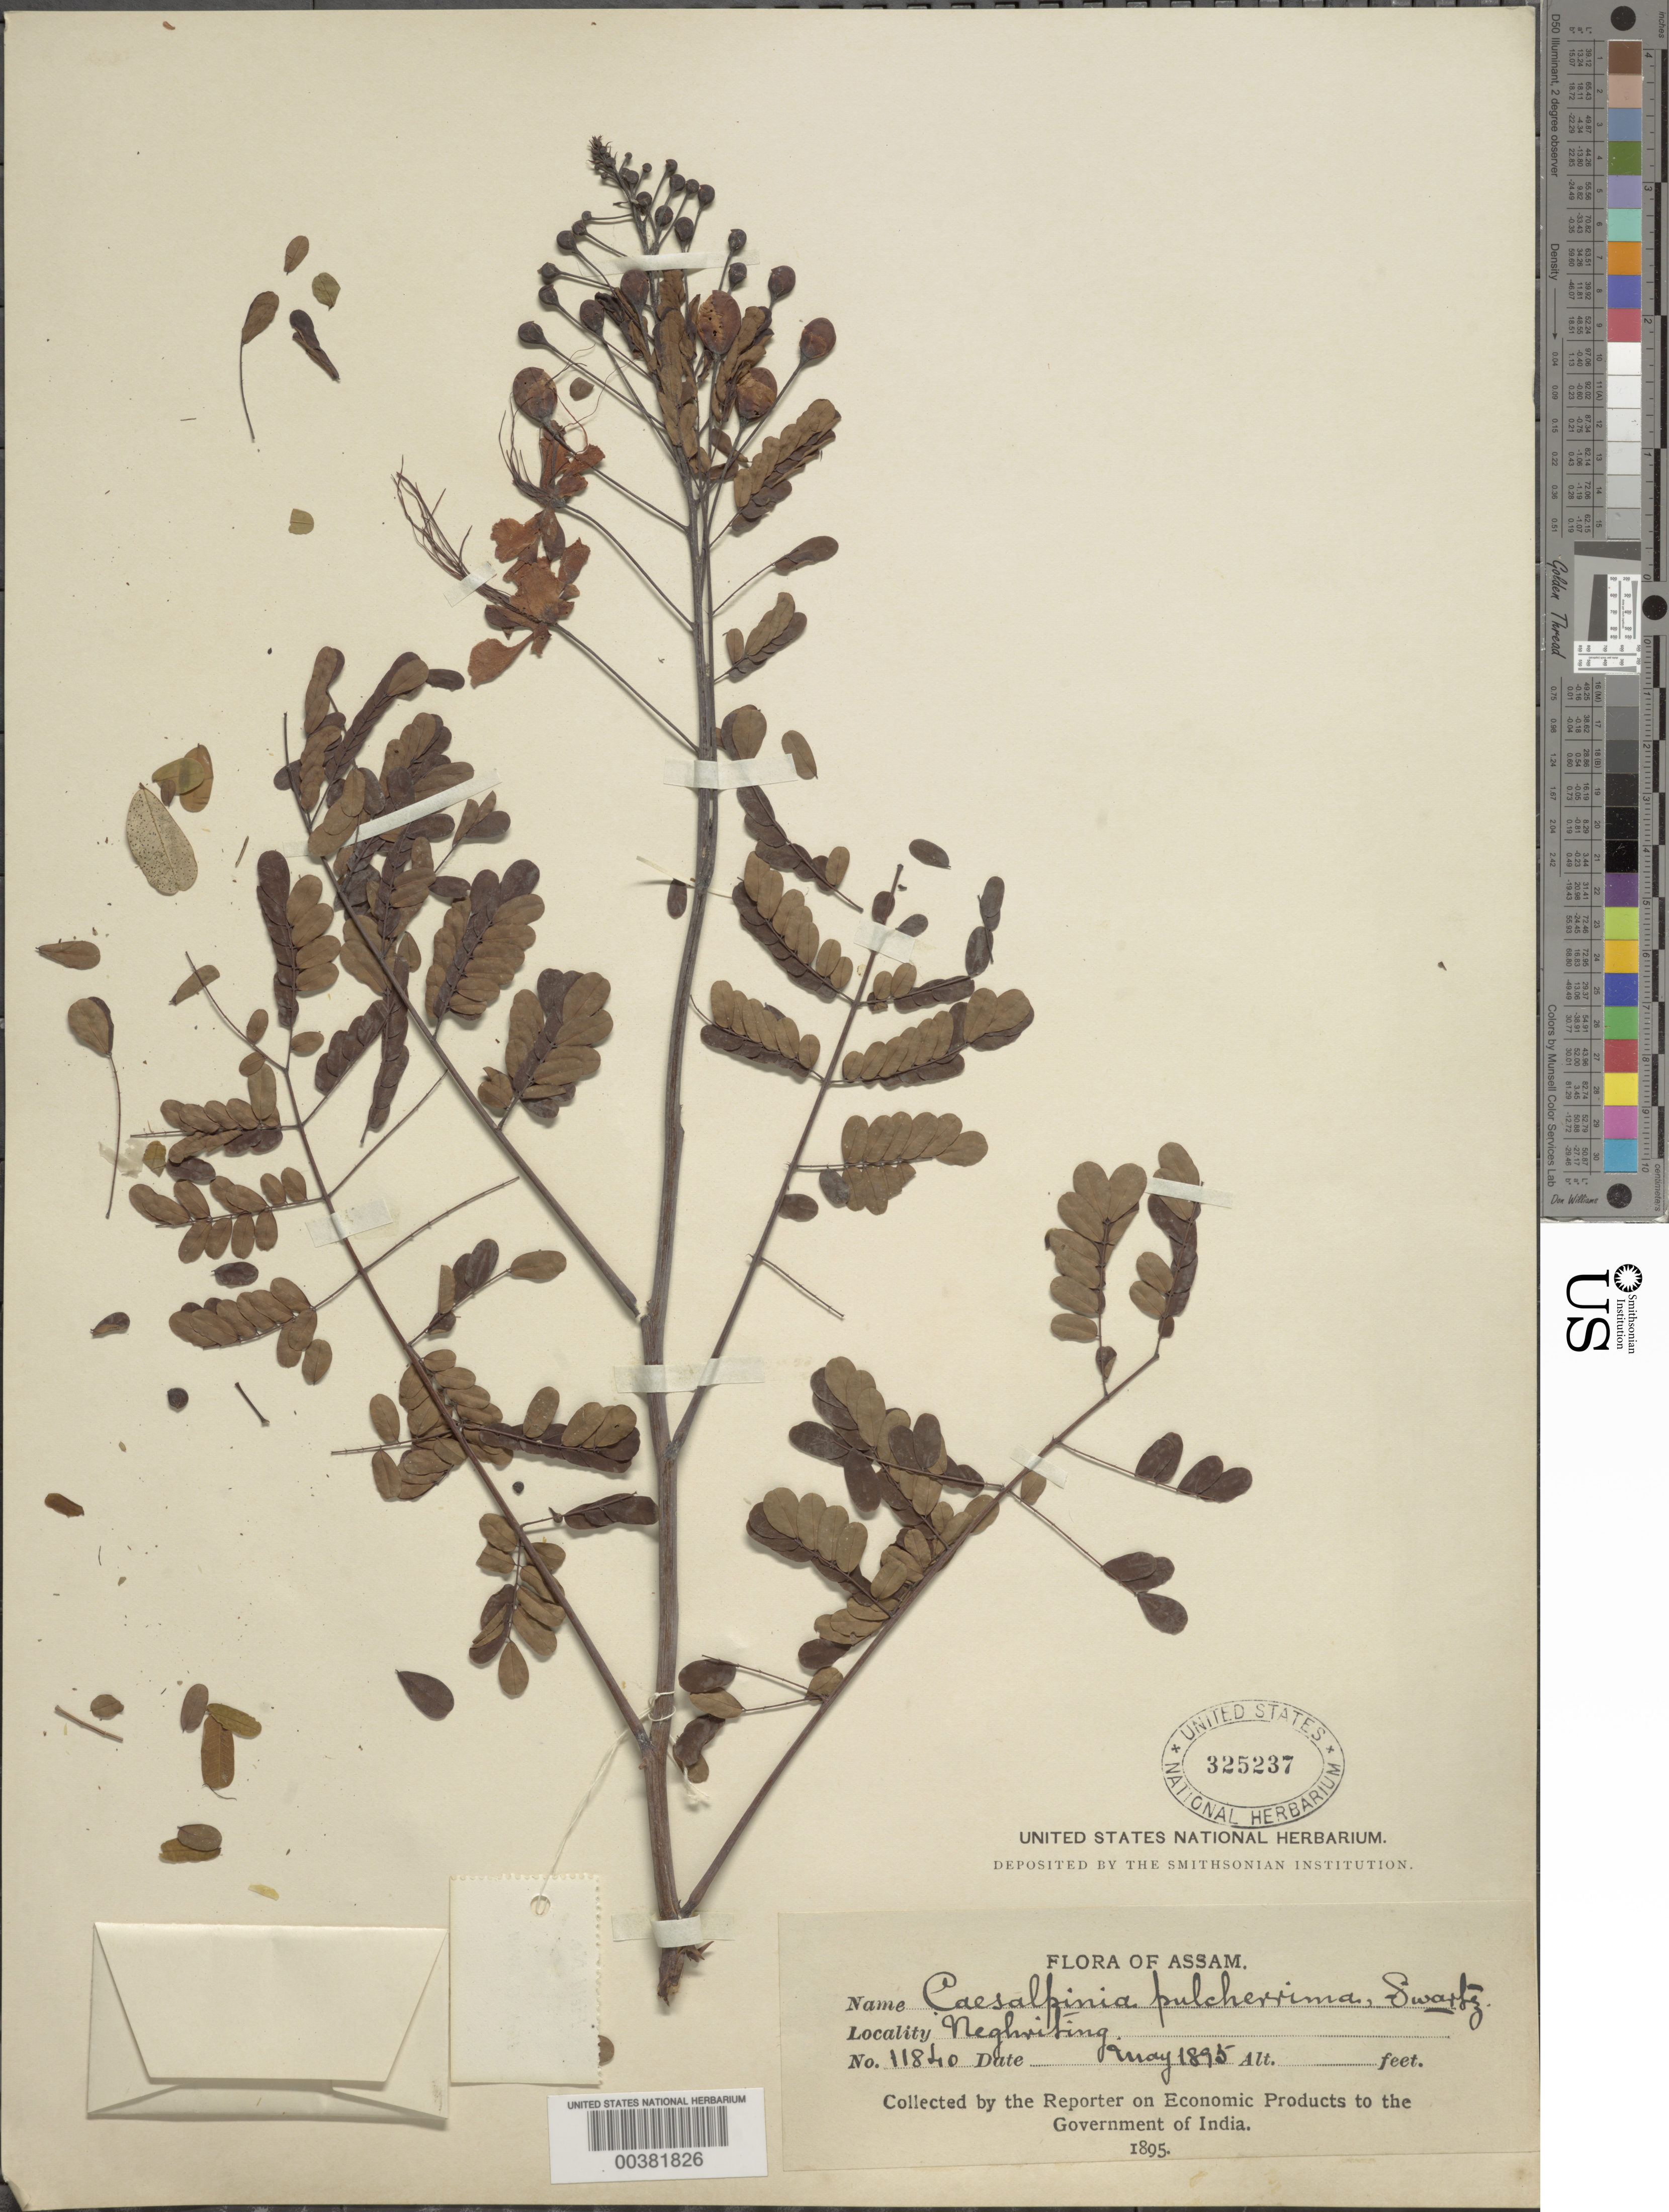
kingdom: Plantae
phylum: Tracheophyta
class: Magnoliopsida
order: Fabales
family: Fabaceae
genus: Caesalpinia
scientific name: Caesalpinia pulcherrima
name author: (L.) Sw.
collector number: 11840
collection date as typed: May 1895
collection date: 1895-05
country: Vietnam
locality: Neghriting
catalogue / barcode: US 325237